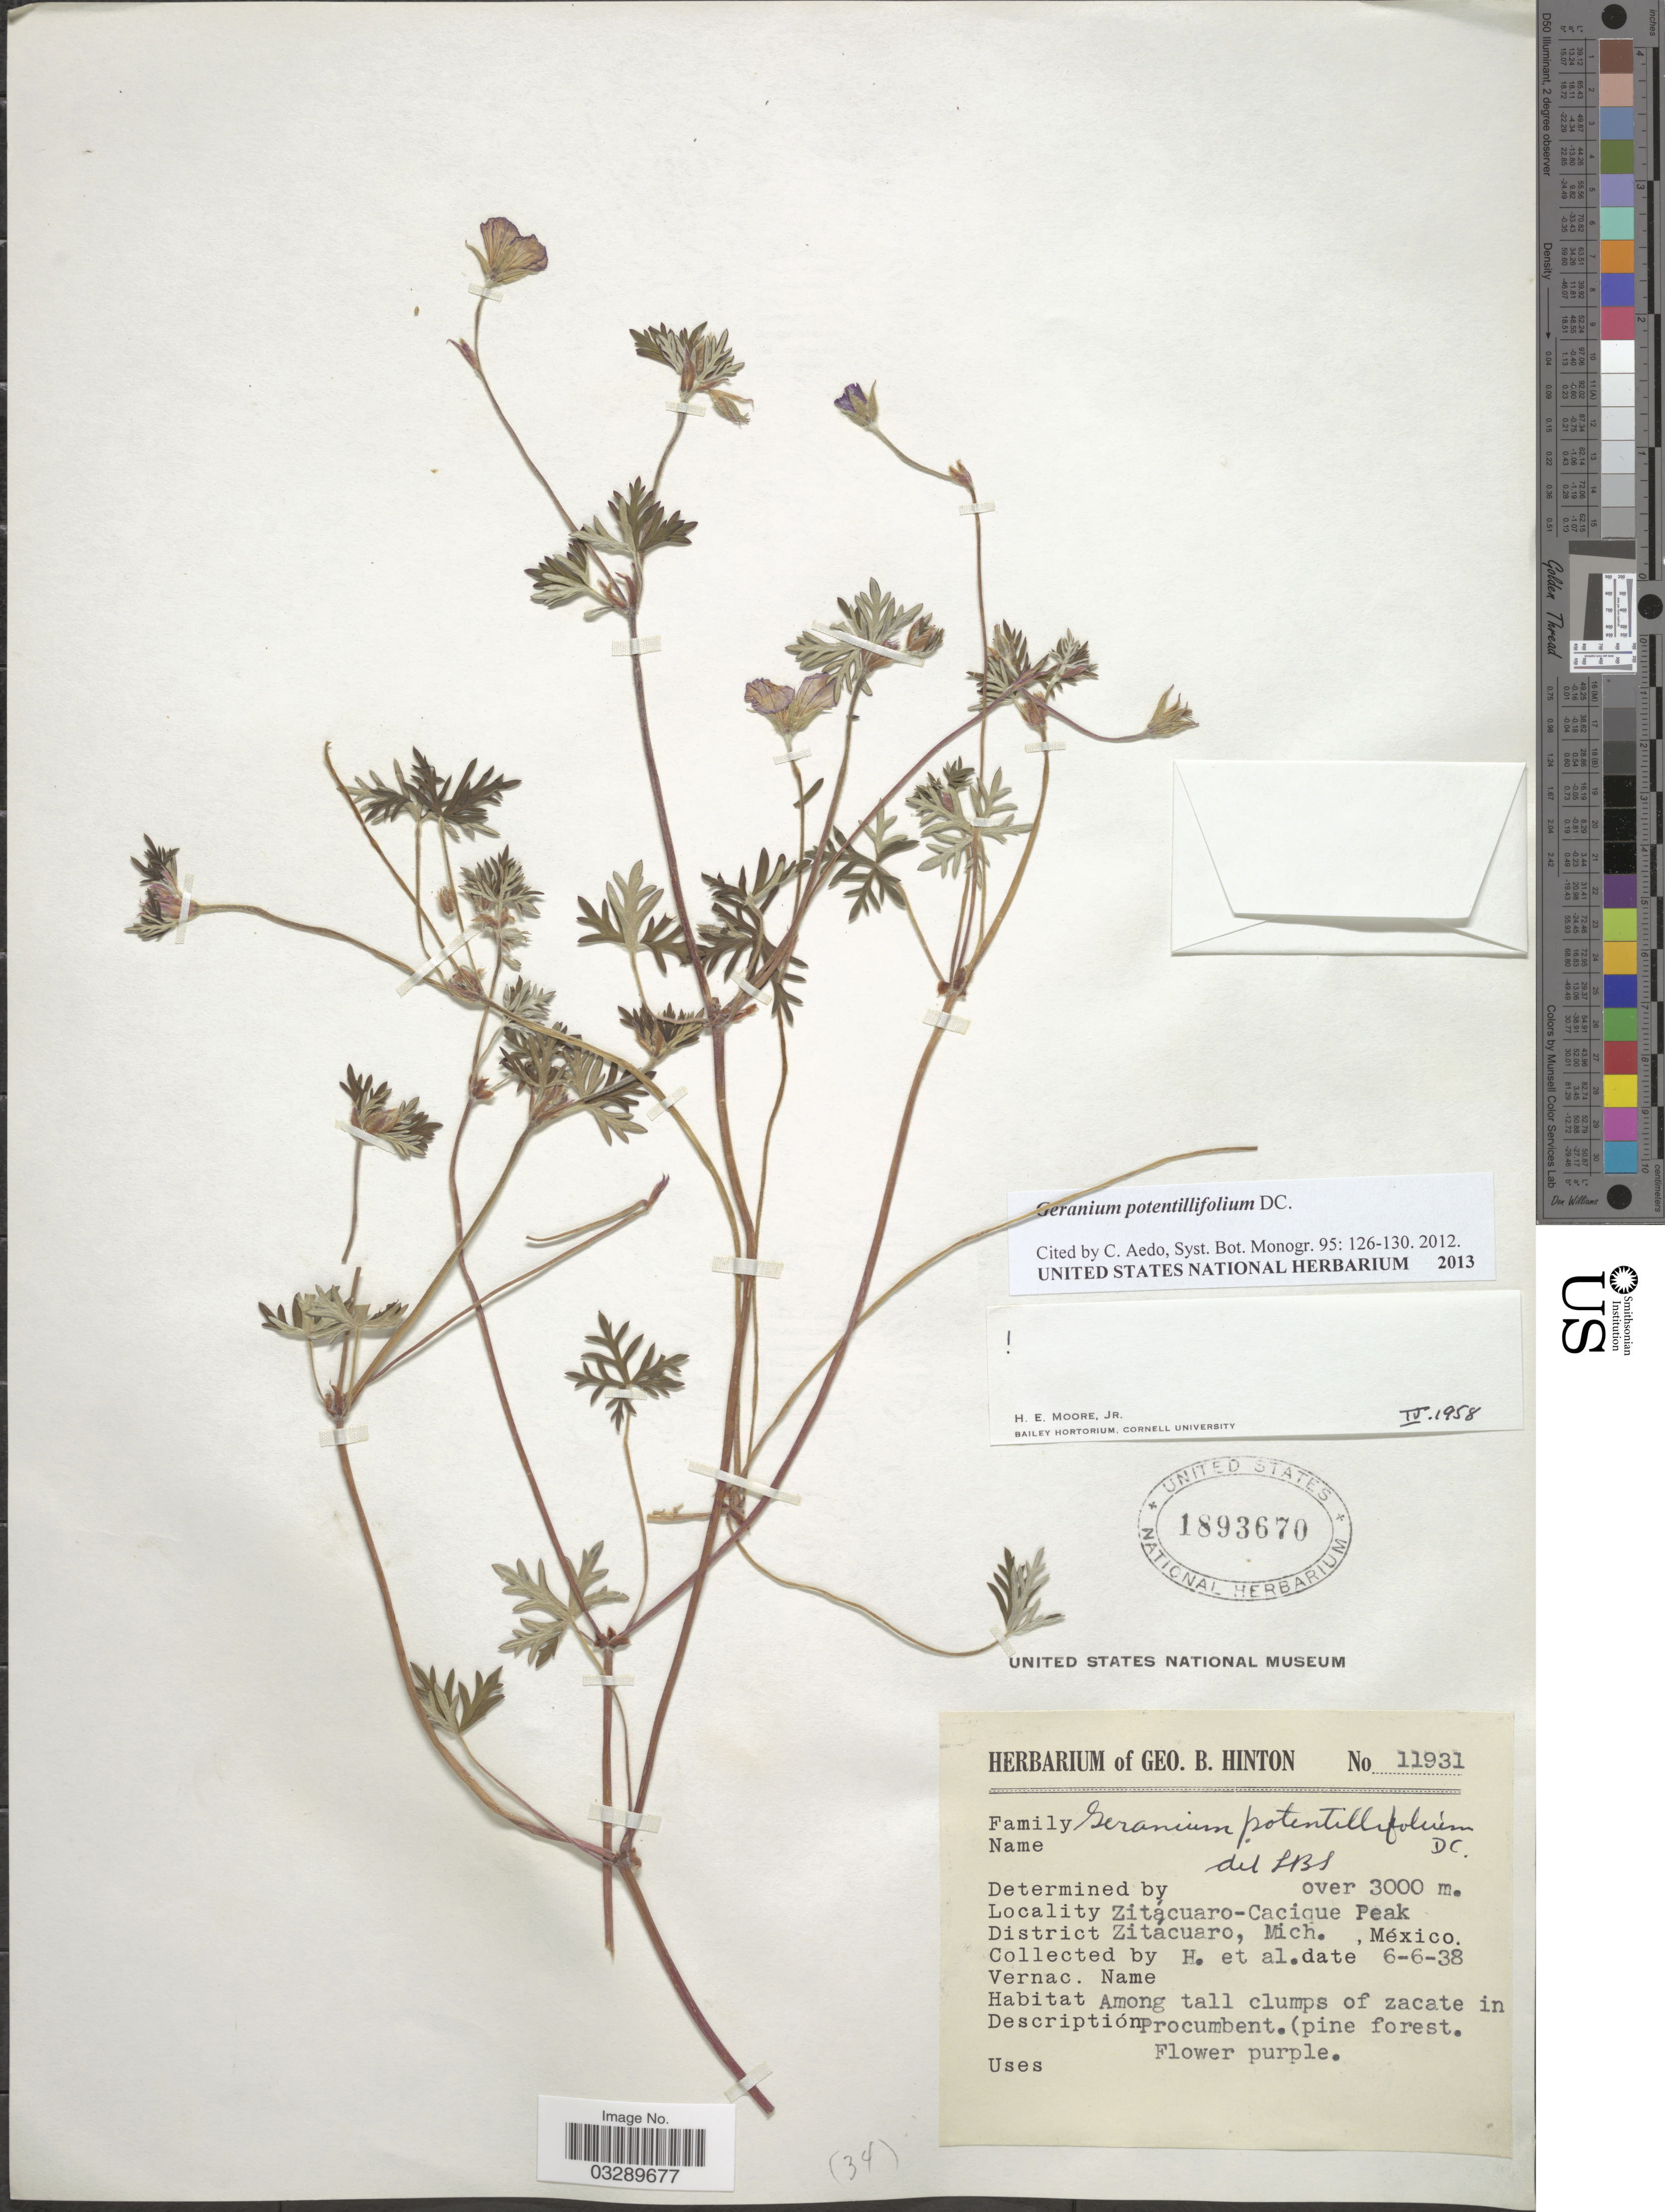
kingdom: Plantae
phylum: Tracheophyta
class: Magnoliopsida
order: Geraniales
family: Geraniaceae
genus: Geranium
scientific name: Geranium pontentillifolium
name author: DC.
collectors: G. B. Hinton & et al.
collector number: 11931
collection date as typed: Transcribed d/m/y: 6/6/38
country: Mexico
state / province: Michoacán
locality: Zitácuaro-Cacique Peak, District Zitácuaro.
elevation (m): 3000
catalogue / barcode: US 1893670